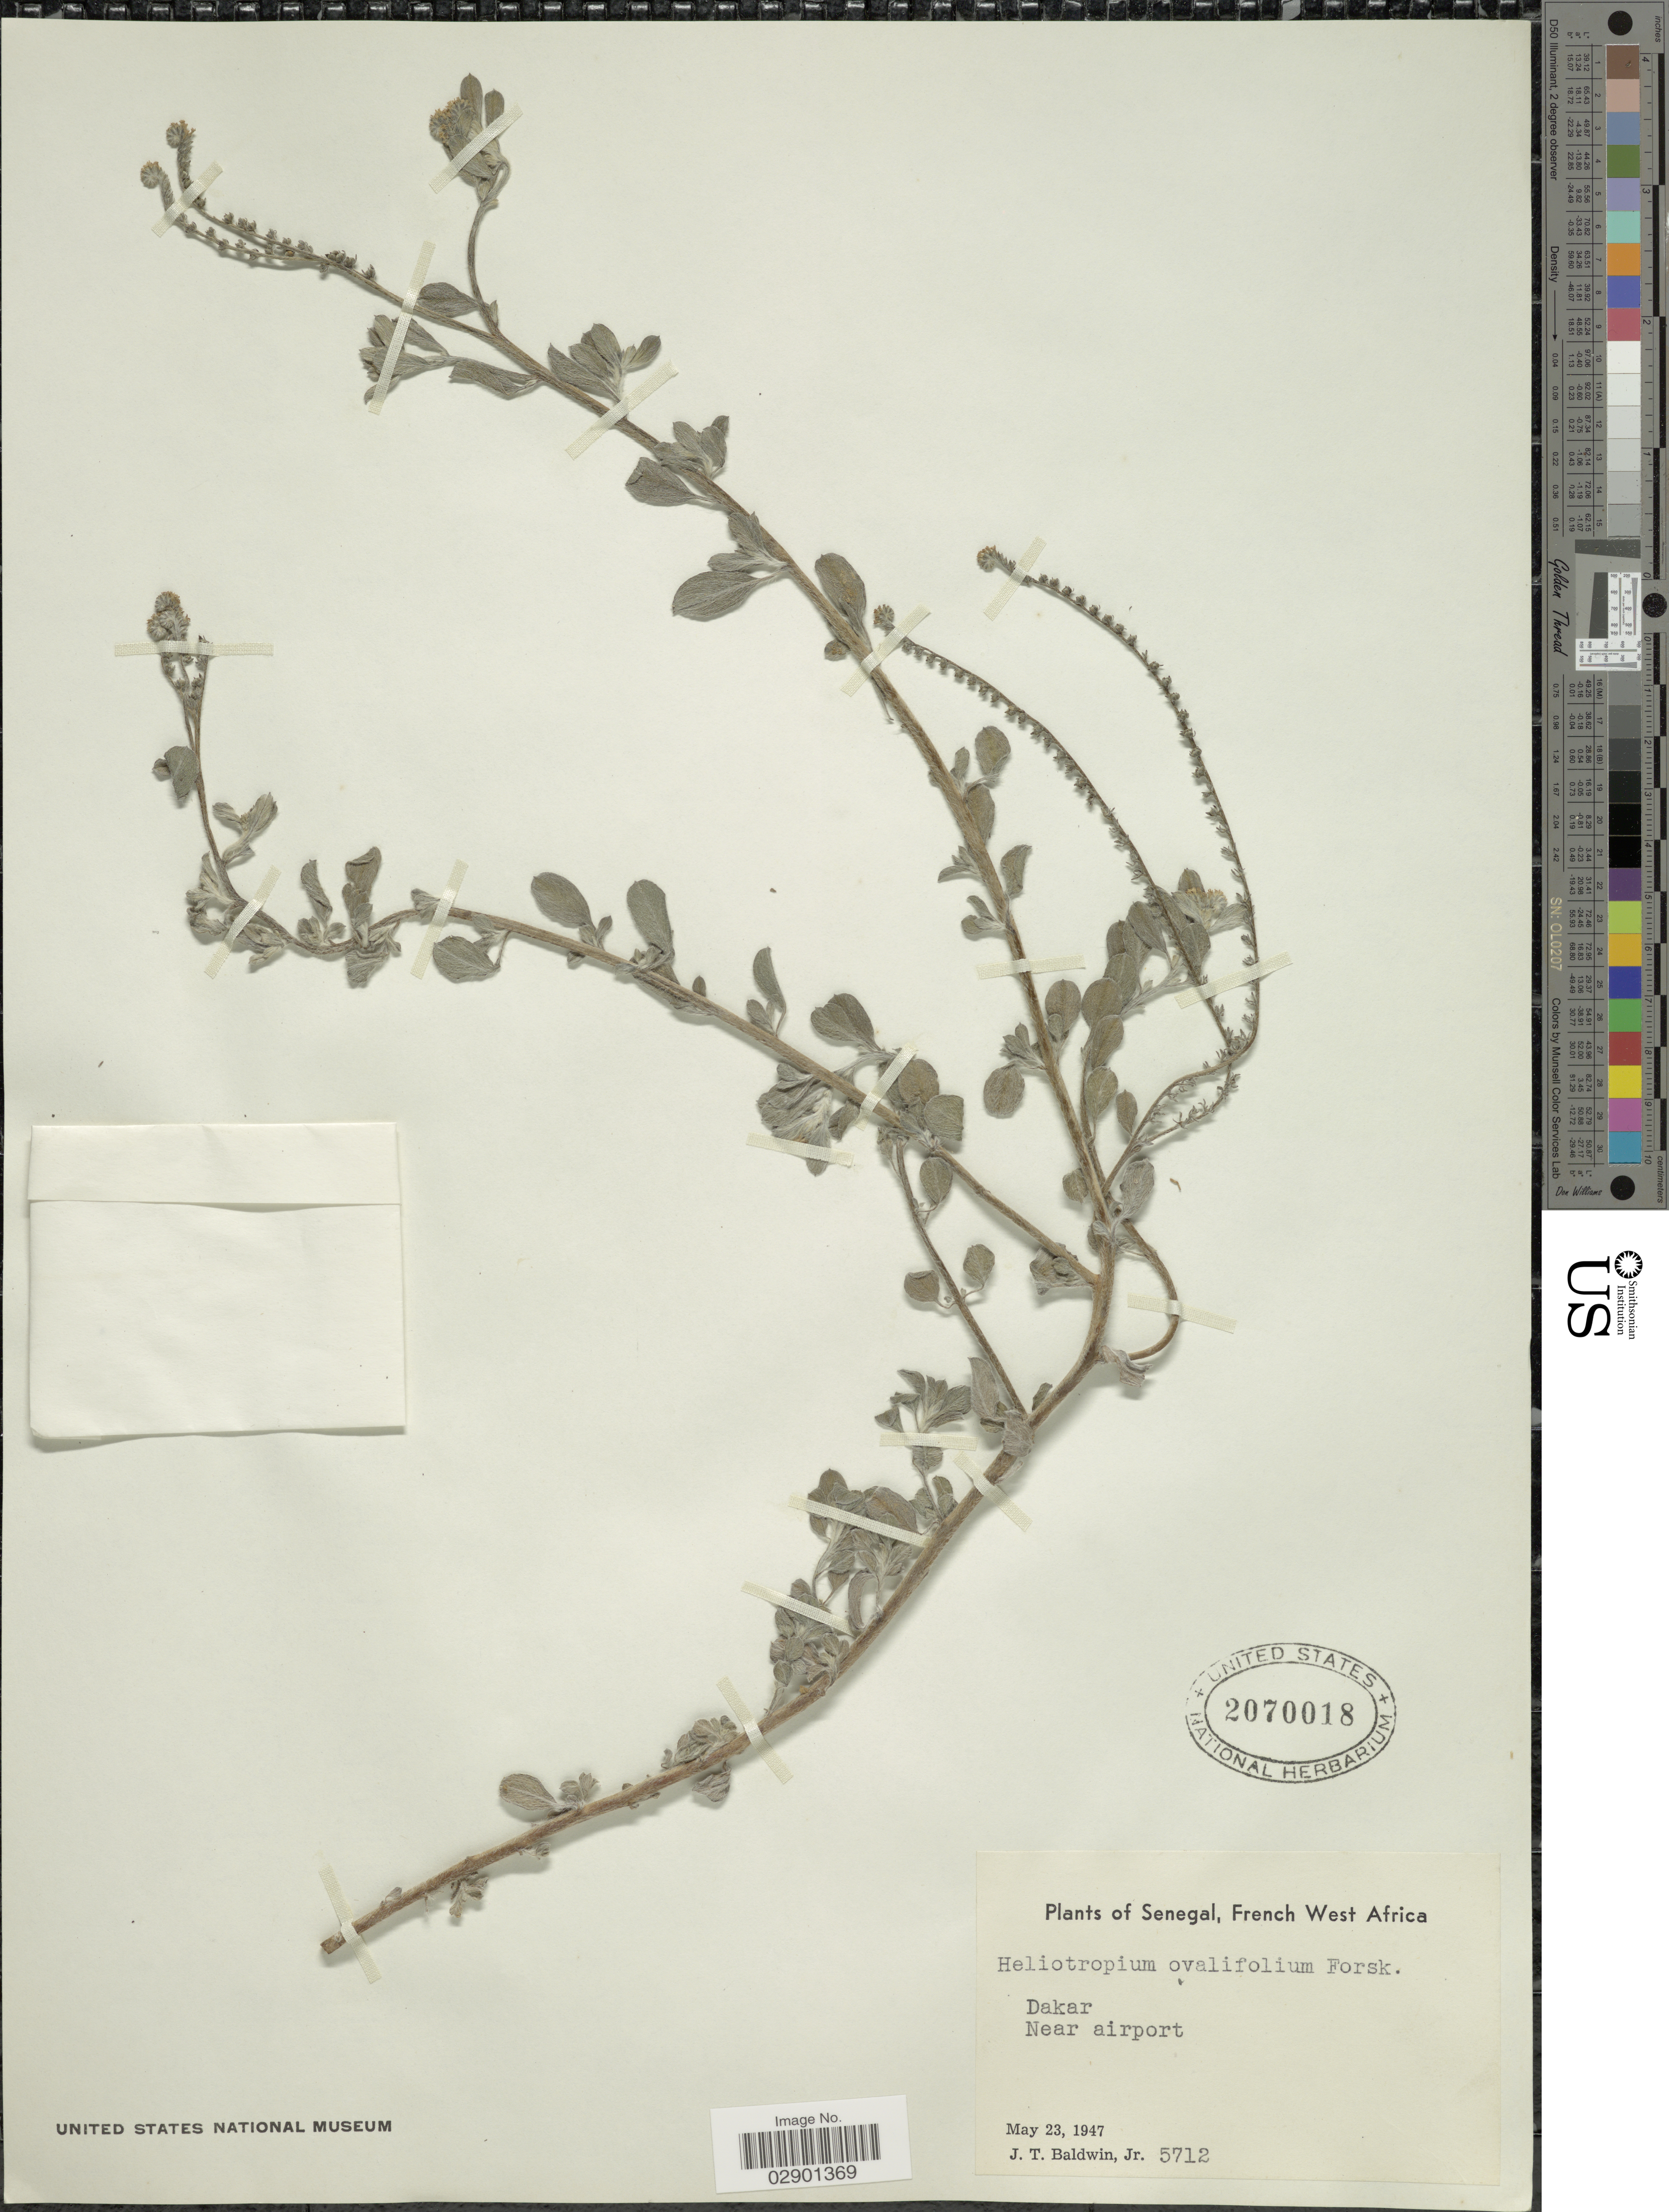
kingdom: Plantae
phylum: Tracheophyta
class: Magnoliopsida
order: Boraginales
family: Heliotropiaceae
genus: Heliotropium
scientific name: Heliotropium ovalifolium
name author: Forssk.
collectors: J. T. Baldwin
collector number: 5712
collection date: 1947-05-23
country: Senegal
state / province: Dakar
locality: French West Africa. Near airport.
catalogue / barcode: US 2070018